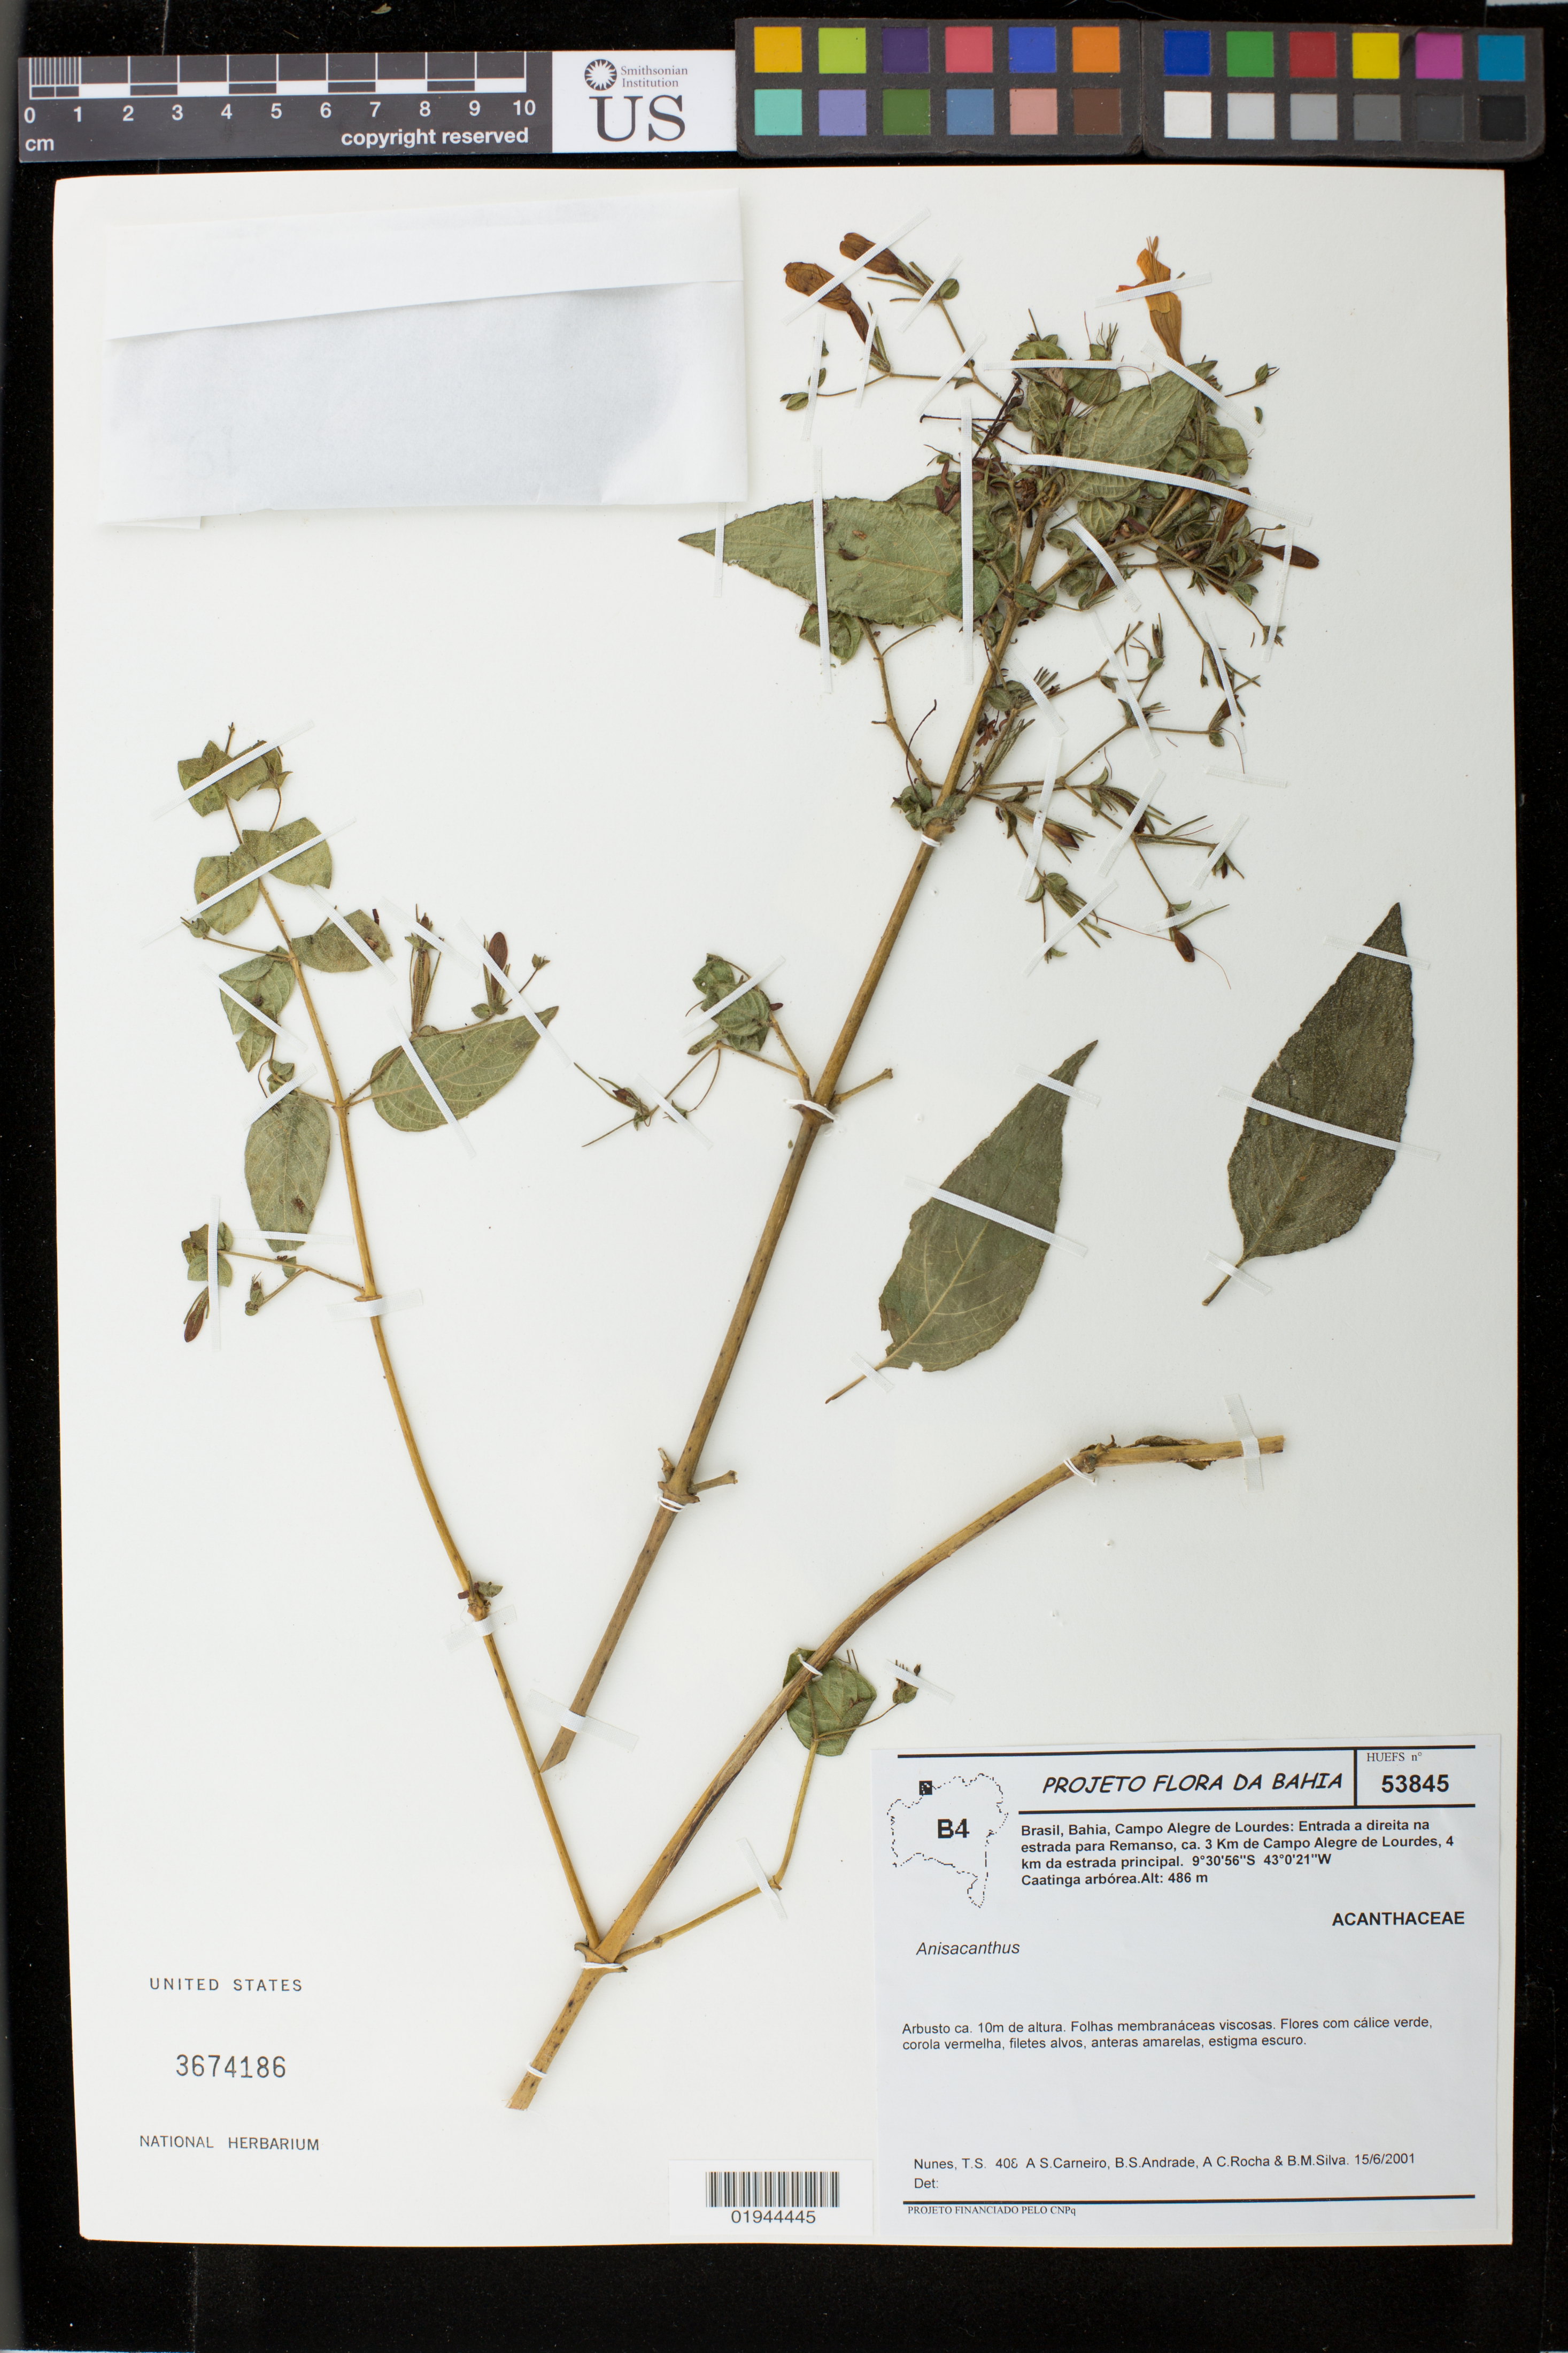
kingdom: Plantae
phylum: Tracheophyta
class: Magnoliopsida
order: Lamiales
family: Acanthaceae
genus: Anisacanthus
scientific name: Anisacanthus sp.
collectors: T. S. Nunes, A. Carneiro, B. Andrade, A. Rocha & B. Silva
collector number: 408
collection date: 2001-06-15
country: Brazil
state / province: Bahia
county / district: Campo Alegre de Lourdes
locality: Entrada a direita na estrada para Remanso, ca. 3 km de Campo Alegre de Lourdes, 4 km da estrada principal. Caatinga arborea.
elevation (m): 486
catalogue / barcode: US 3674186